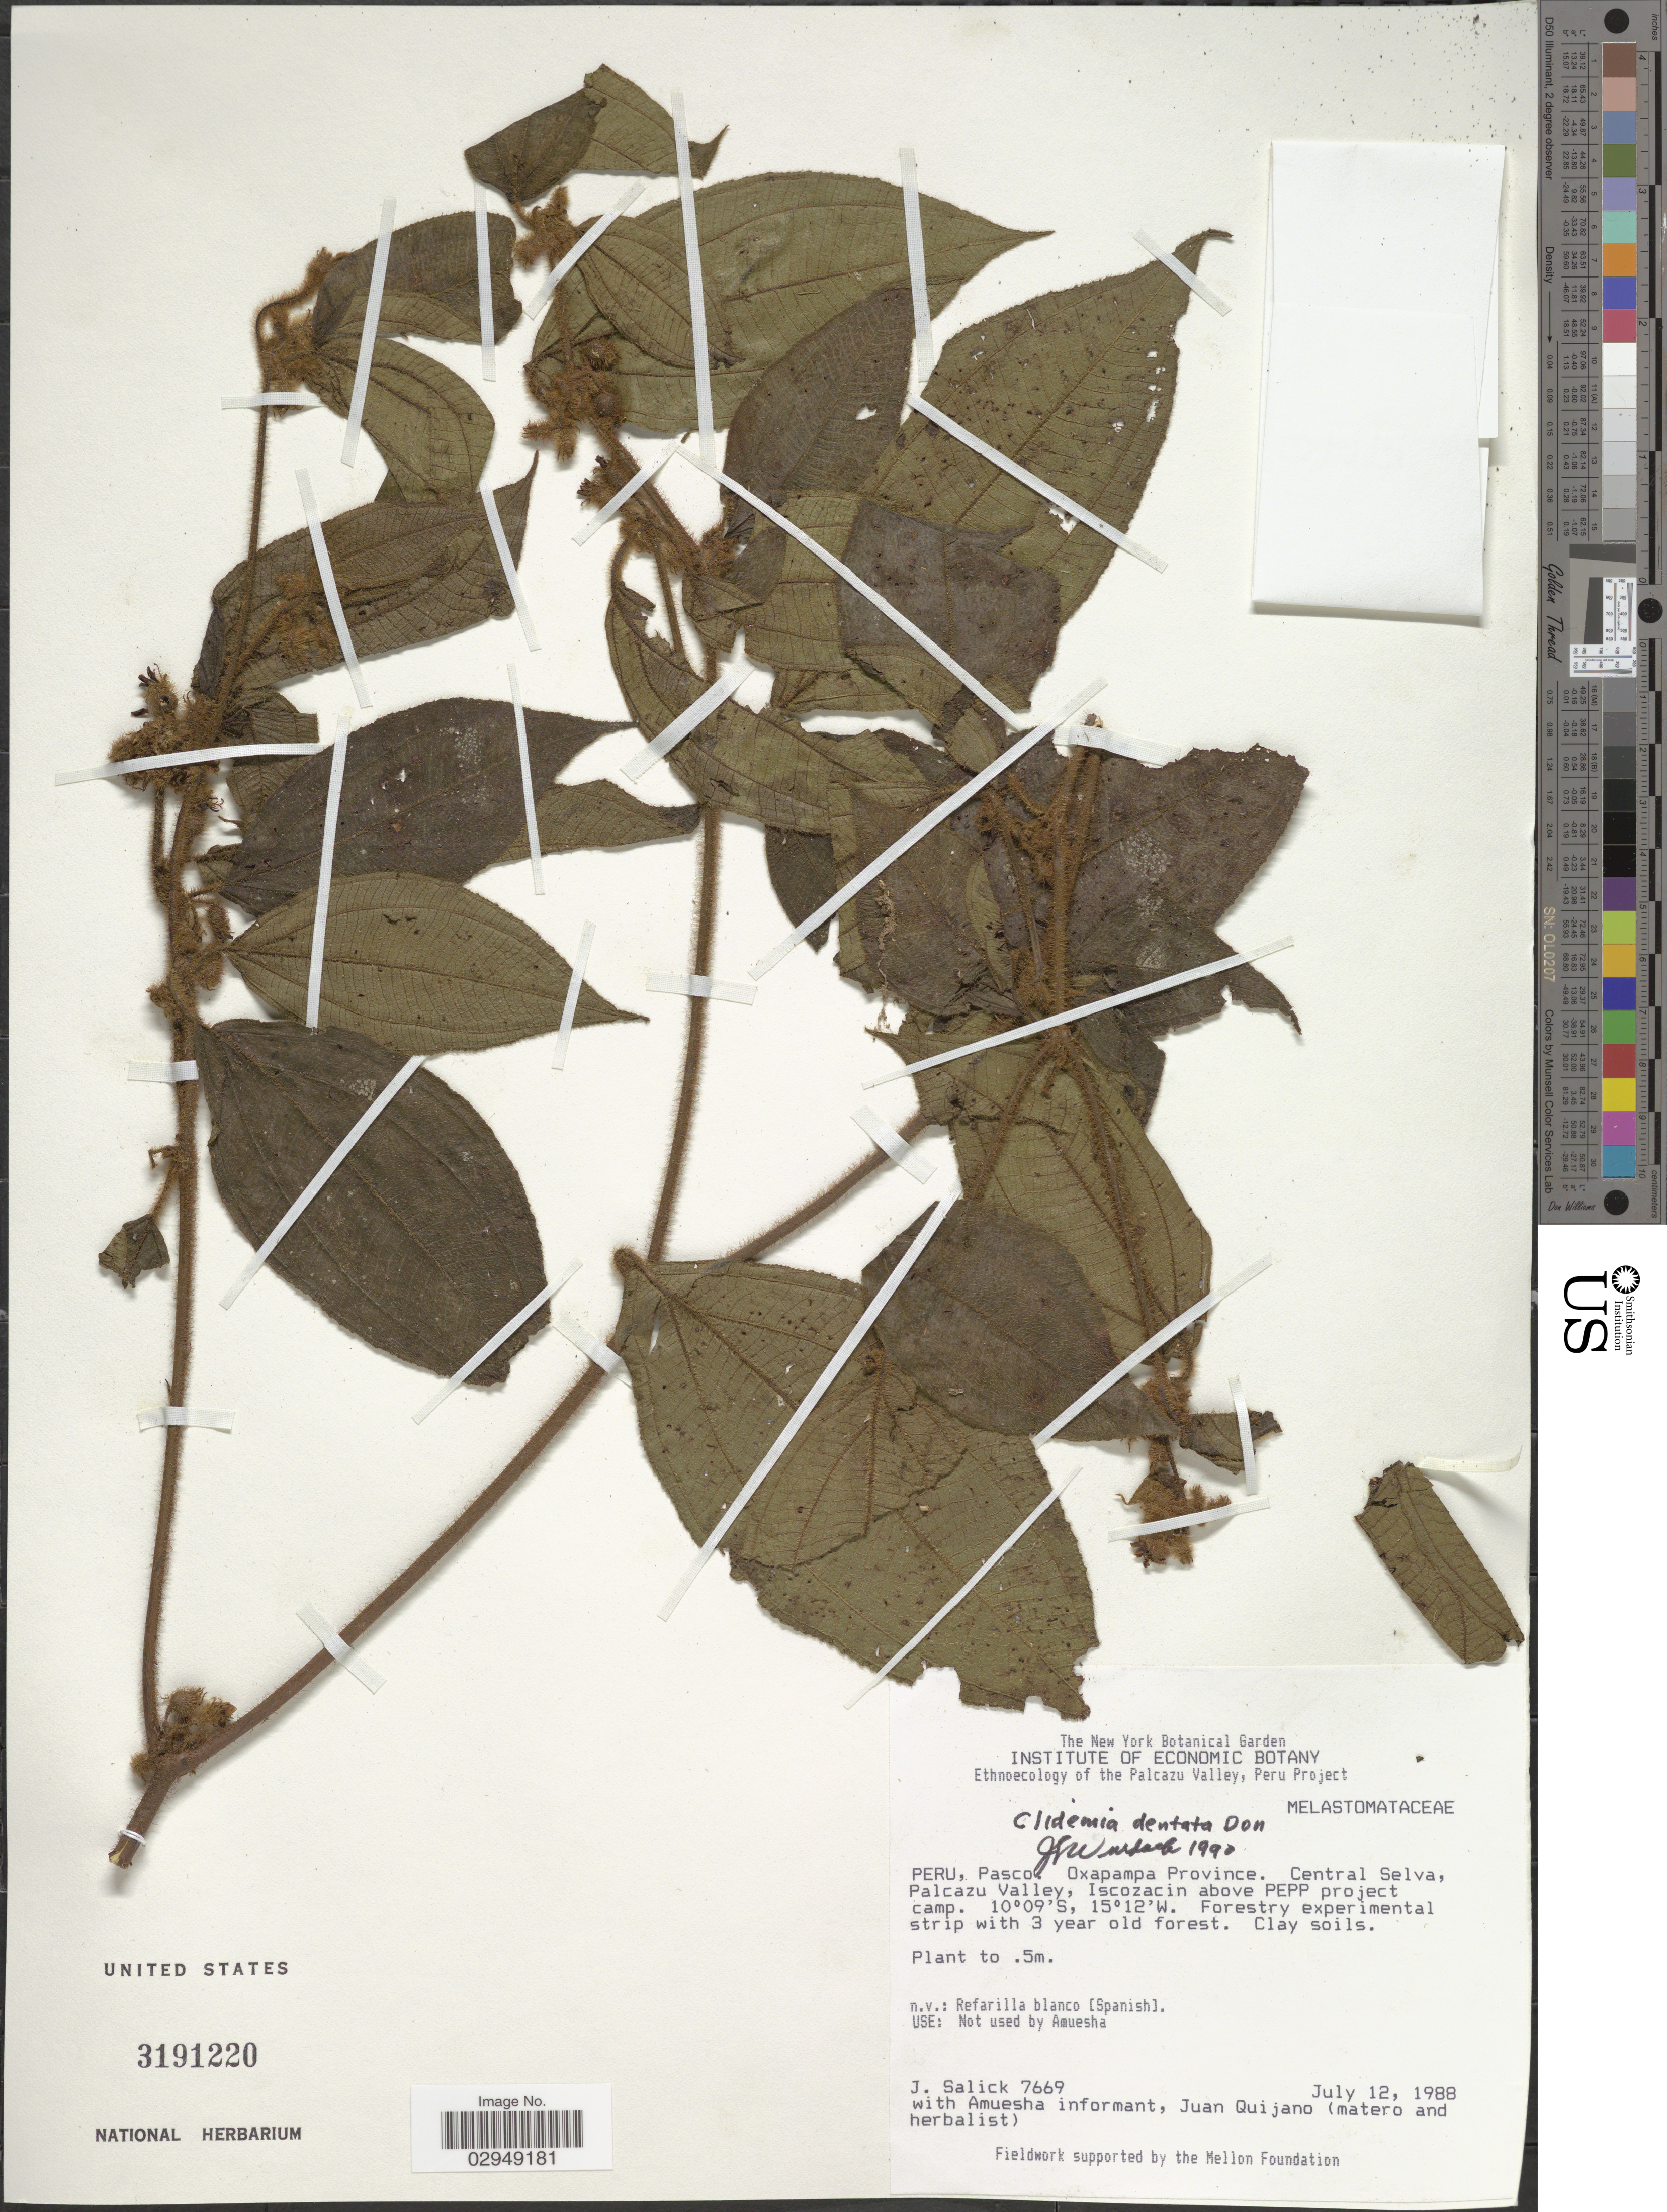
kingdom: Plantae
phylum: Tracheophyta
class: Magnoliopsida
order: Myrtales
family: Melastomataceae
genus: Clidemia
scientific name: Clidemia dentata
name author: D. Don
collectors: J. Salick, Amuesha informant & J. Quijano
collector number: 7669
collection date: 1988-07-12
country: Peru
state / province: Pasco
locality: Oxapampa Province, Central Selva, Palcazu Valley, Iscozacin above PEPP project camp.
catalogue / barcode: US 3191220